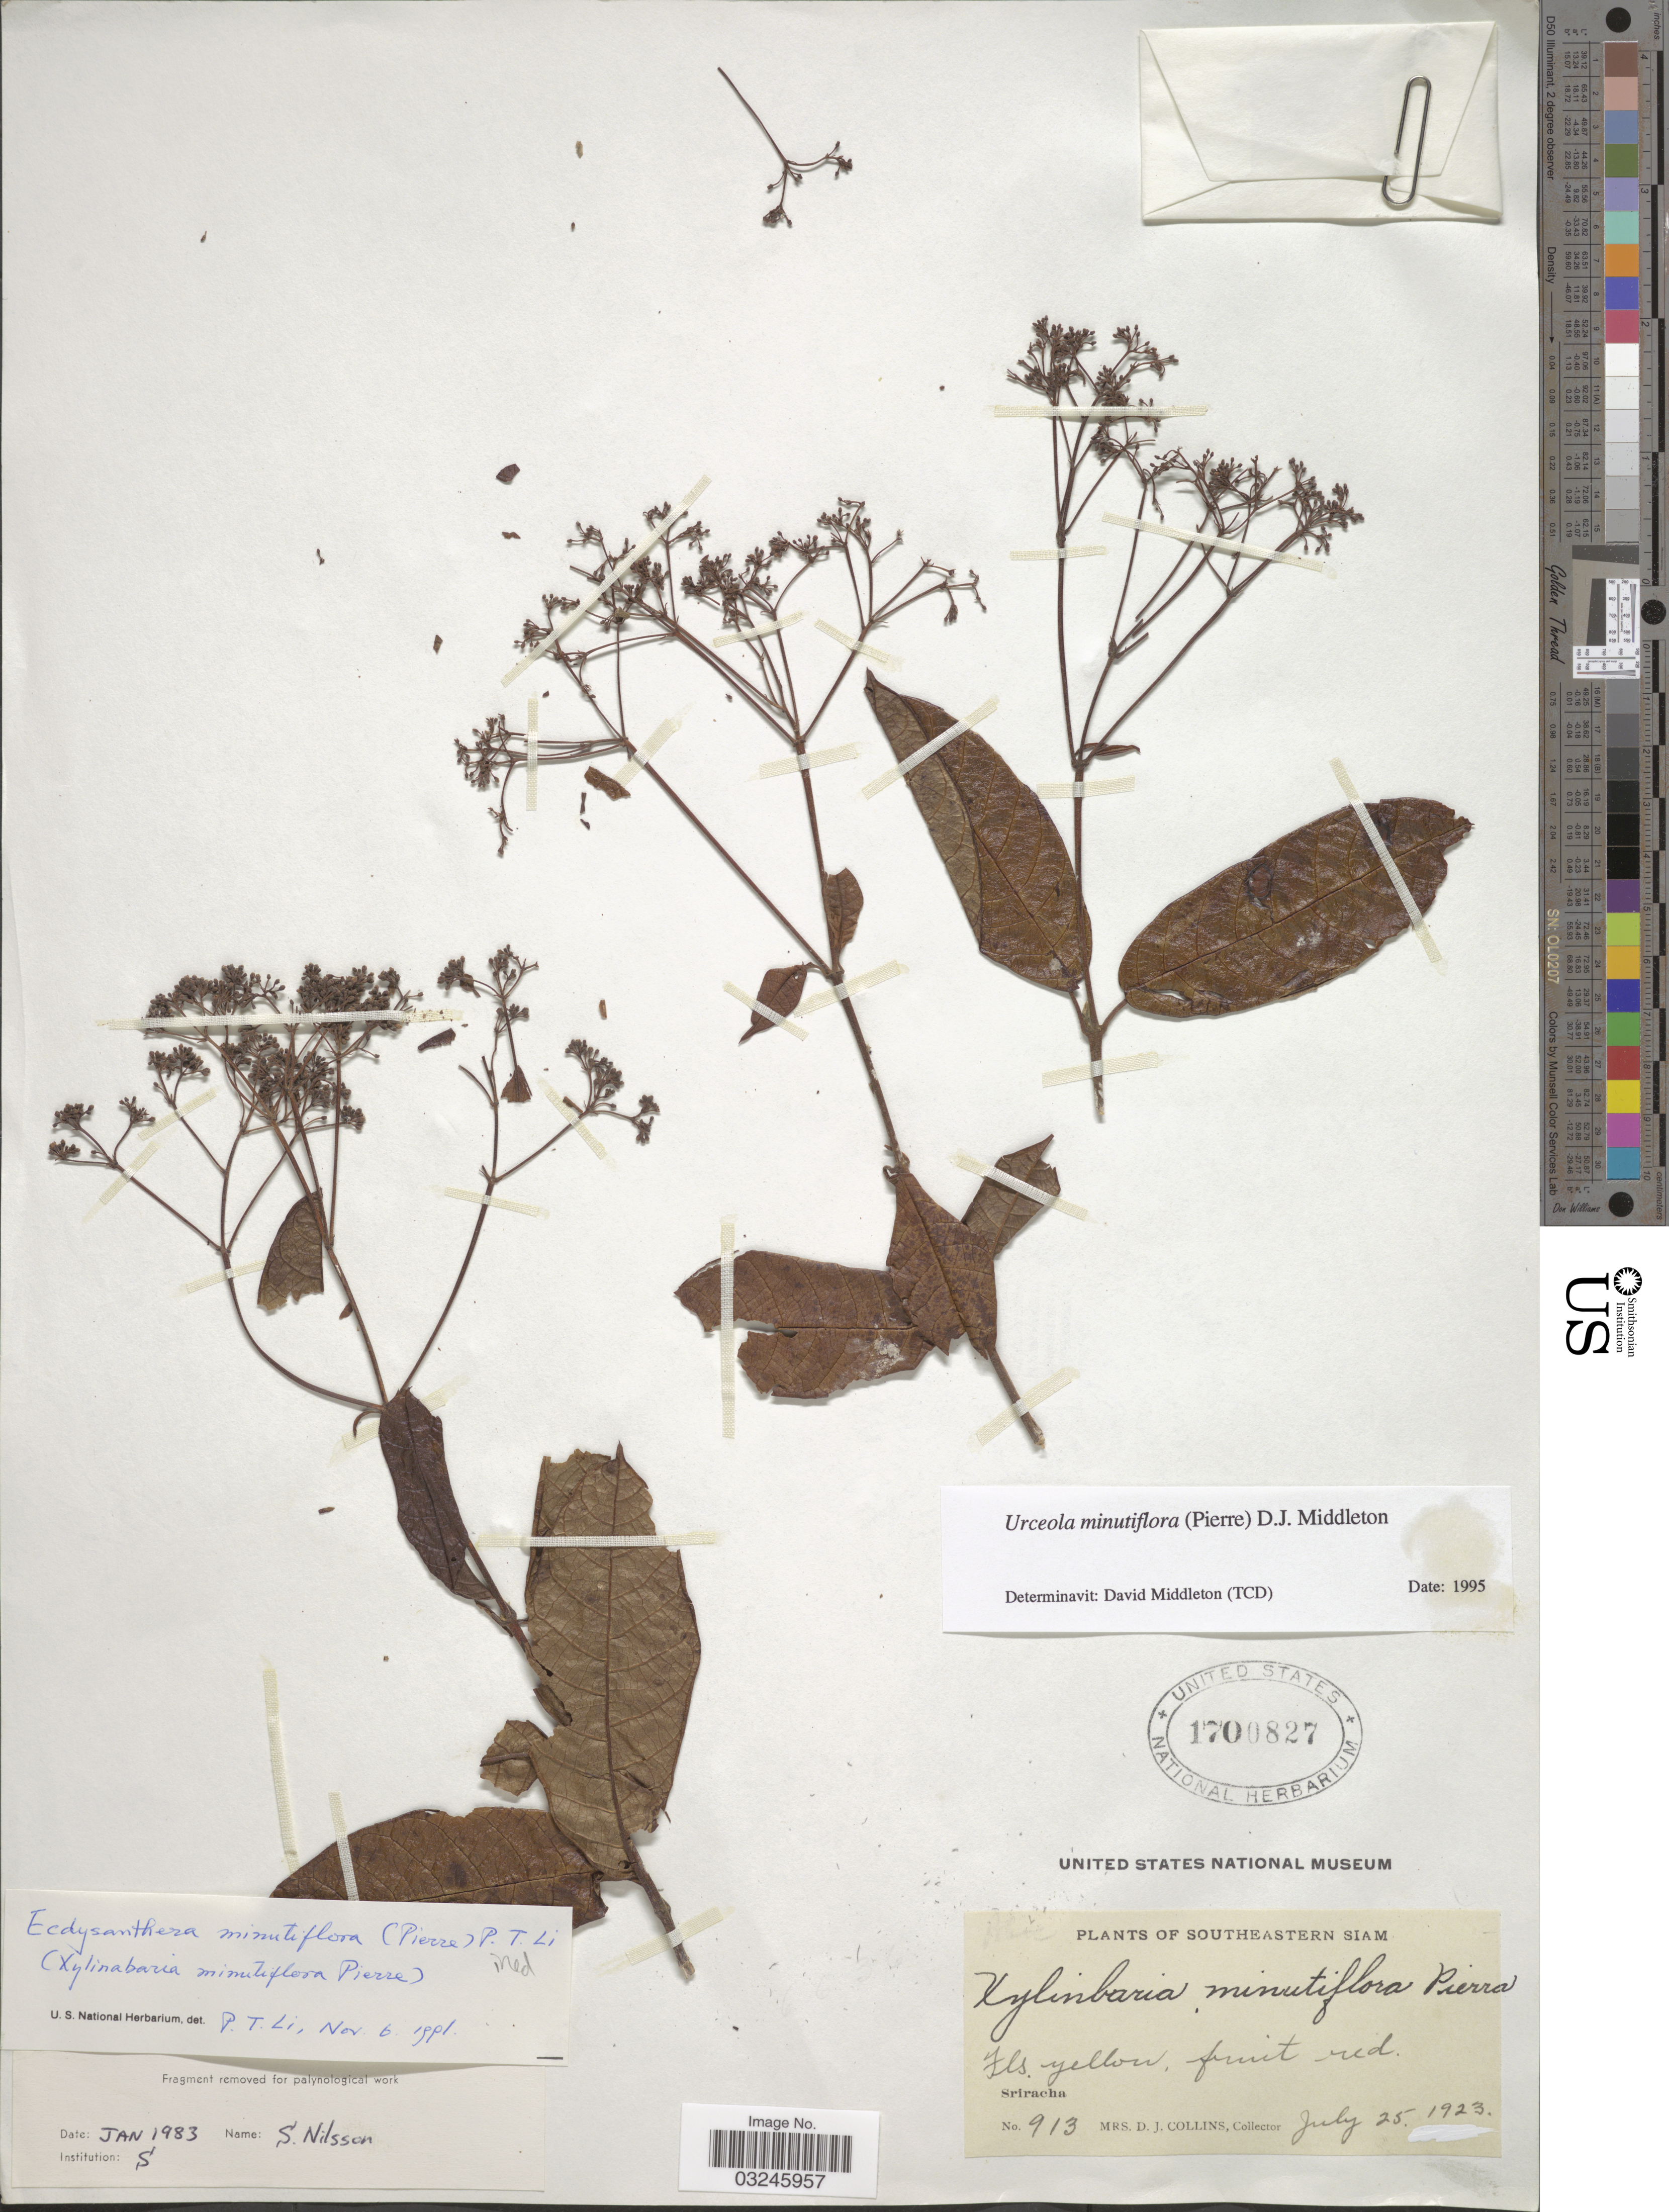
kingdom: Plantae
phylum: Tracheophyta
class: Magnoliopsida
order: Gentianales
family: Apocynaceae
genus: Urceola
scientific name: Urceola minutiflora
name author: (Pierre) D.J. Middleton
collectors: Mrs. D. J. Collins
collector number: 913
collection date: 1923-07-25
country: Thailand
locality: Southeastern Siam, Sriracha.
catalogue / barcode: US 1700827